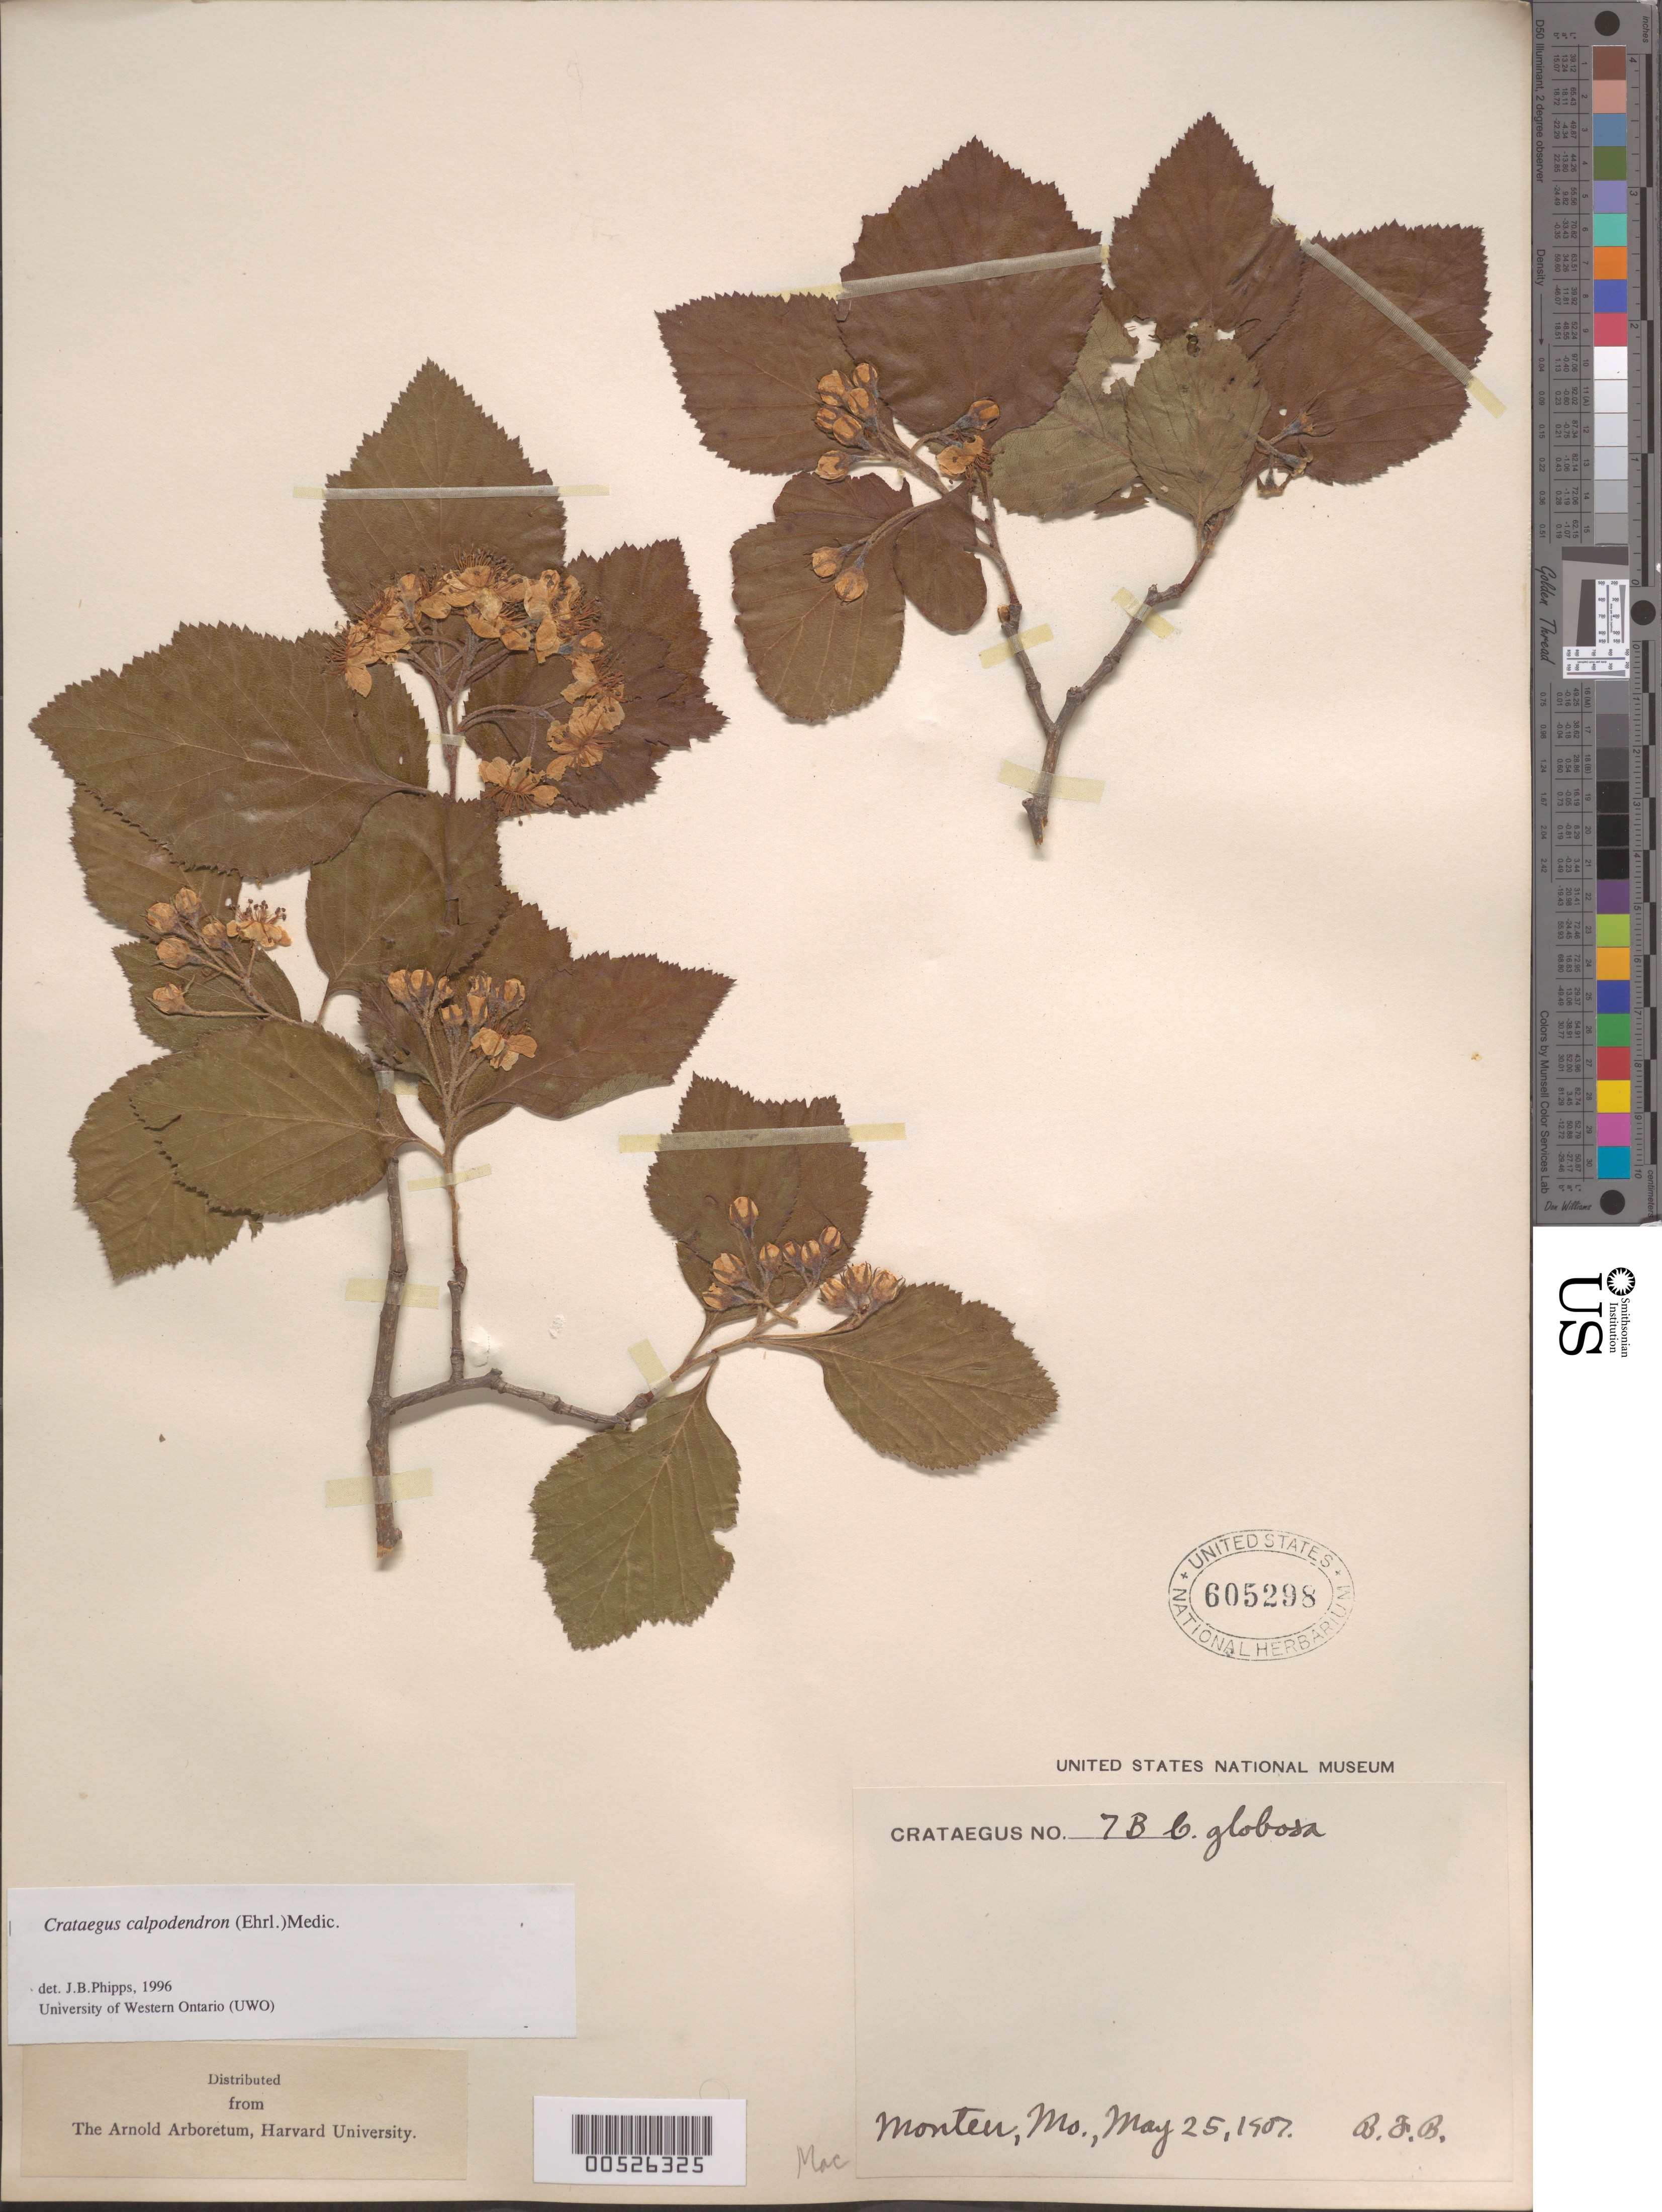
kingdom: Plantae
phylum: Tracheophyta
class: Magnoliopsida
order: Rosales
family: Rosaceae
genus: Crataegus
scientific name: Crataegus calpodendron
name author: (Ehrh.) Medik.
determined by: Phipps, James B., (UWO), University of Western Ontario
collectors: B. F. Bush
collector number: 7B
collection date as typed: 25 May 1907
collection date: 1907-05-25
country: United States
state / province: Missouri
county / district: Shannon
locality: Monteer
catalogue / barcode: US 605298